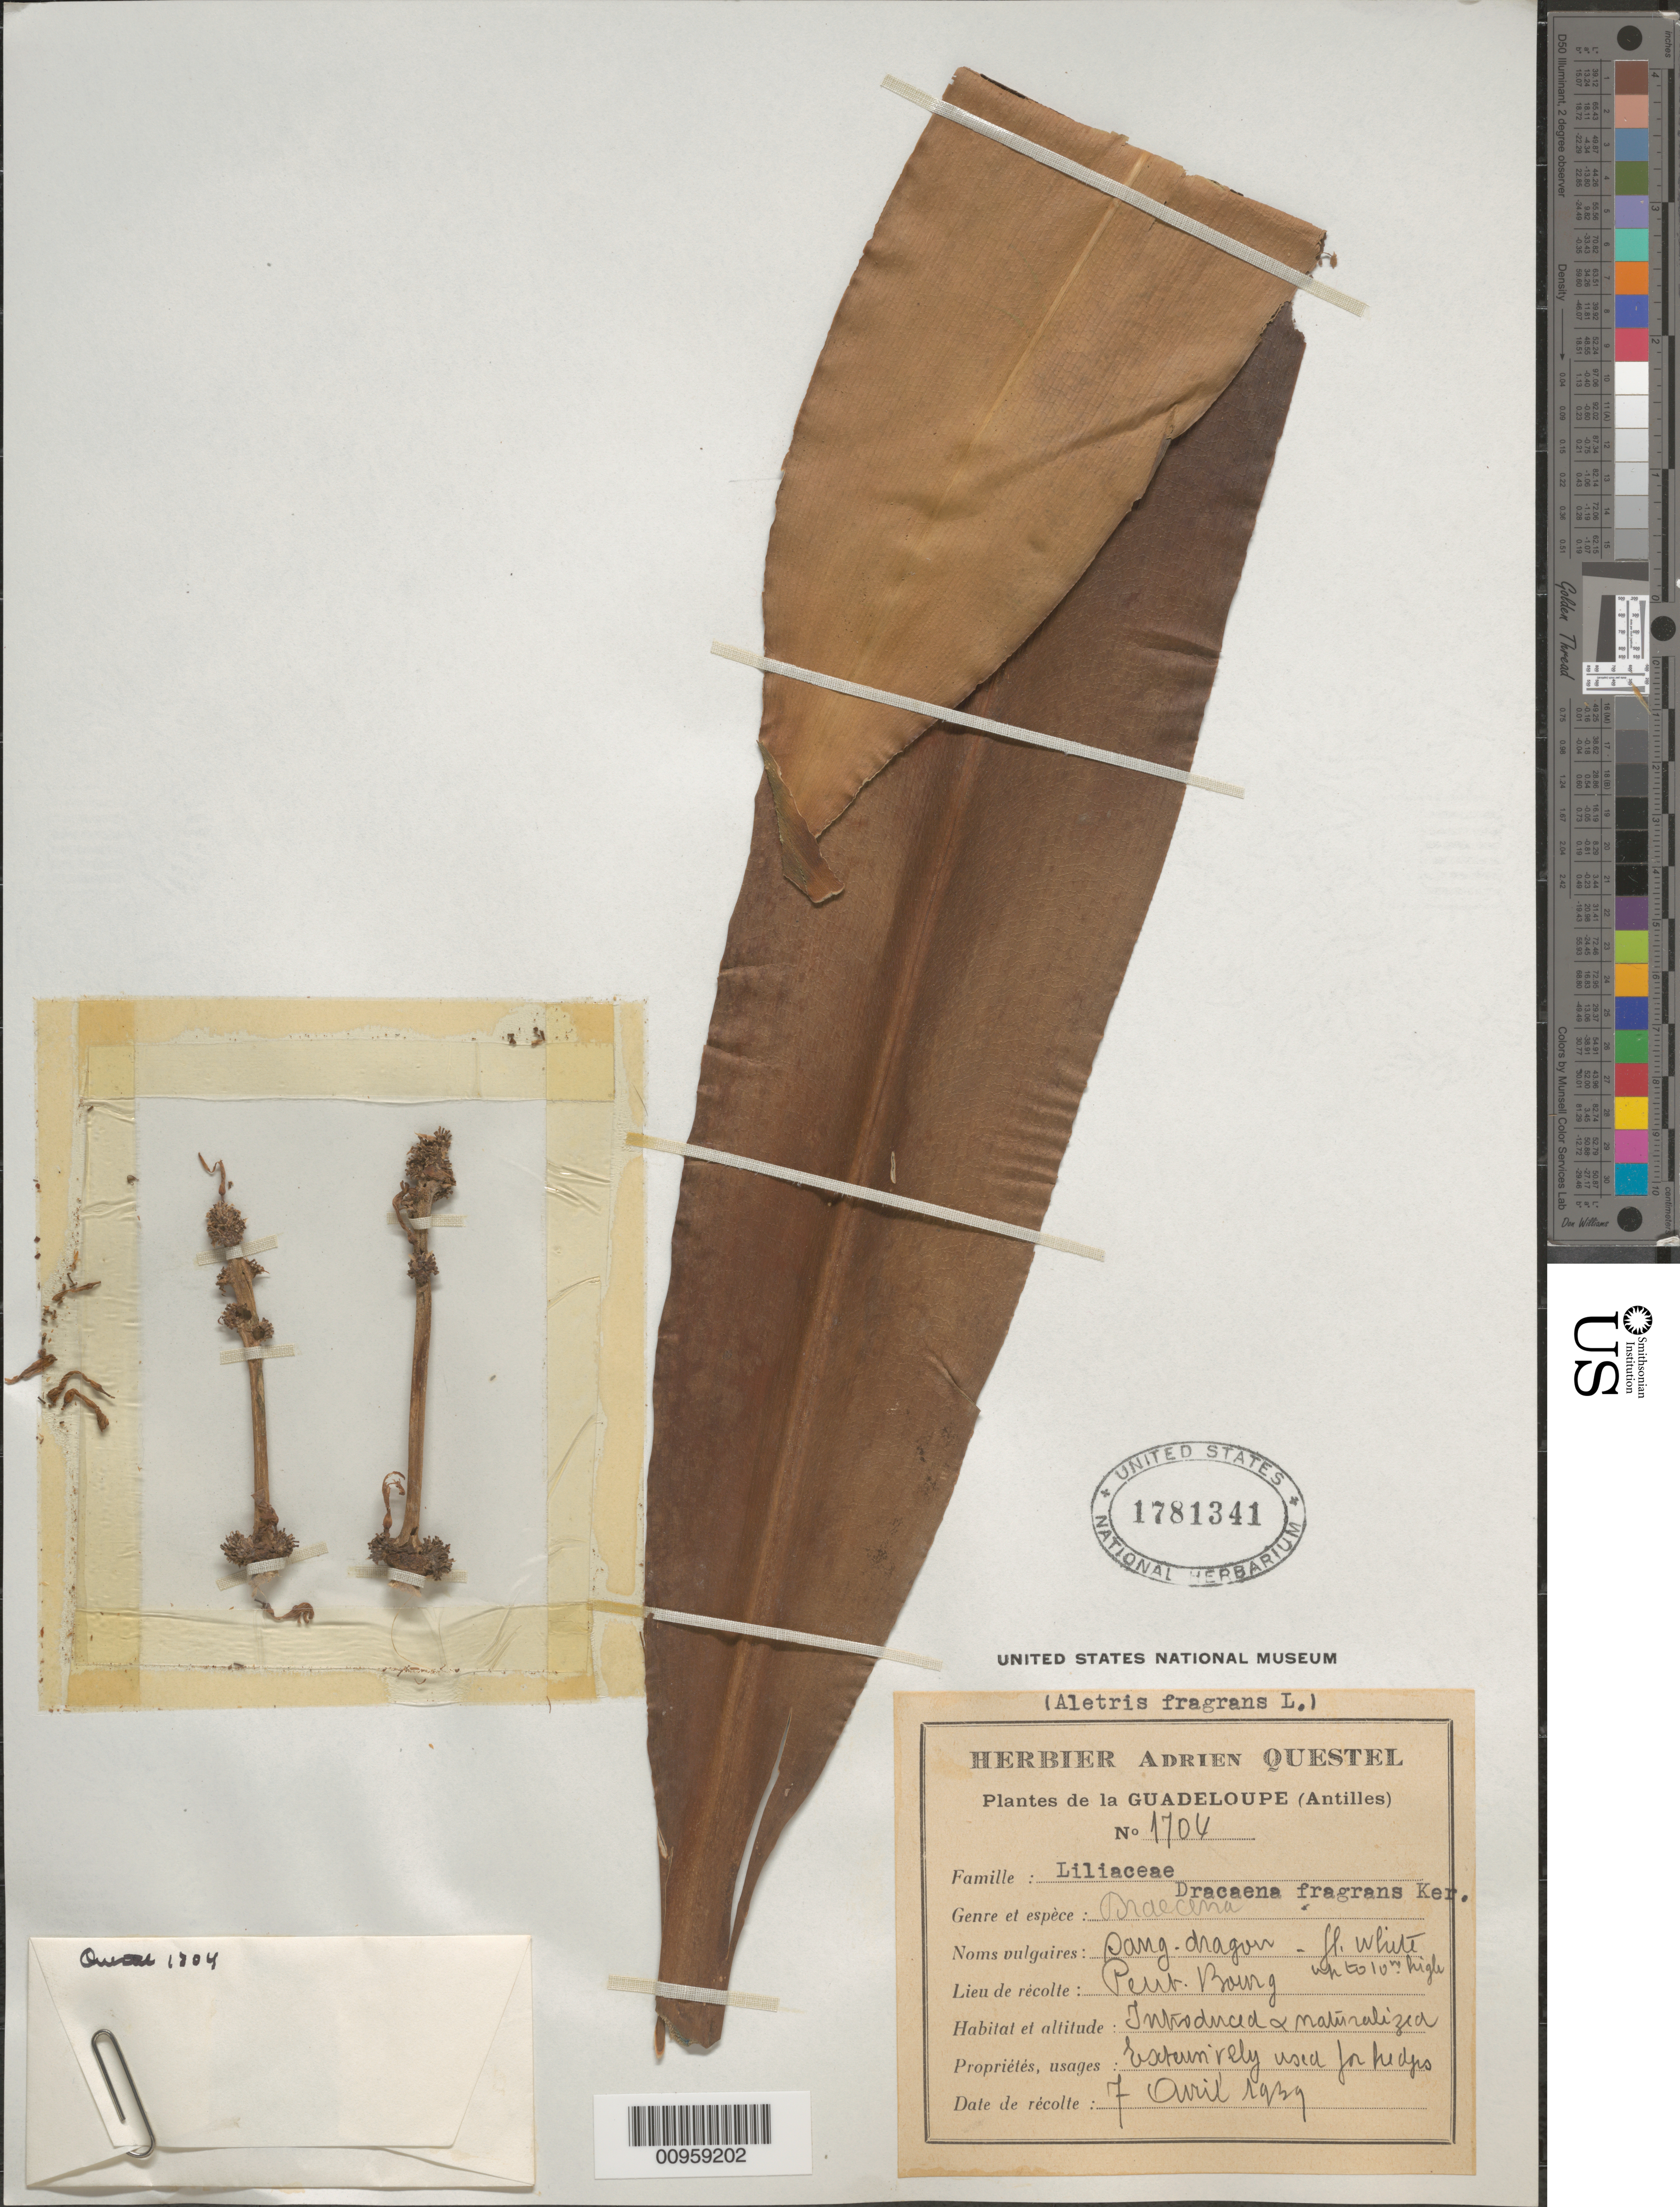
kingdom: Plantae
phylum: Tracheophyta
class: Liliopsida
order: Asparagales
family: Asparagaceae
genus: Dracaena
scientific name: Dracaena fragrans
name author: (L.) Ker Gawl.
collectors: A. Questel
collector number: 1704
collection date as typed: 07 Apr 1939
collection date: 1939-04-07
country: Guadeloupe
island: Basse Terre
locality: Petit Bourg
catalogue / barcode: US 1781341